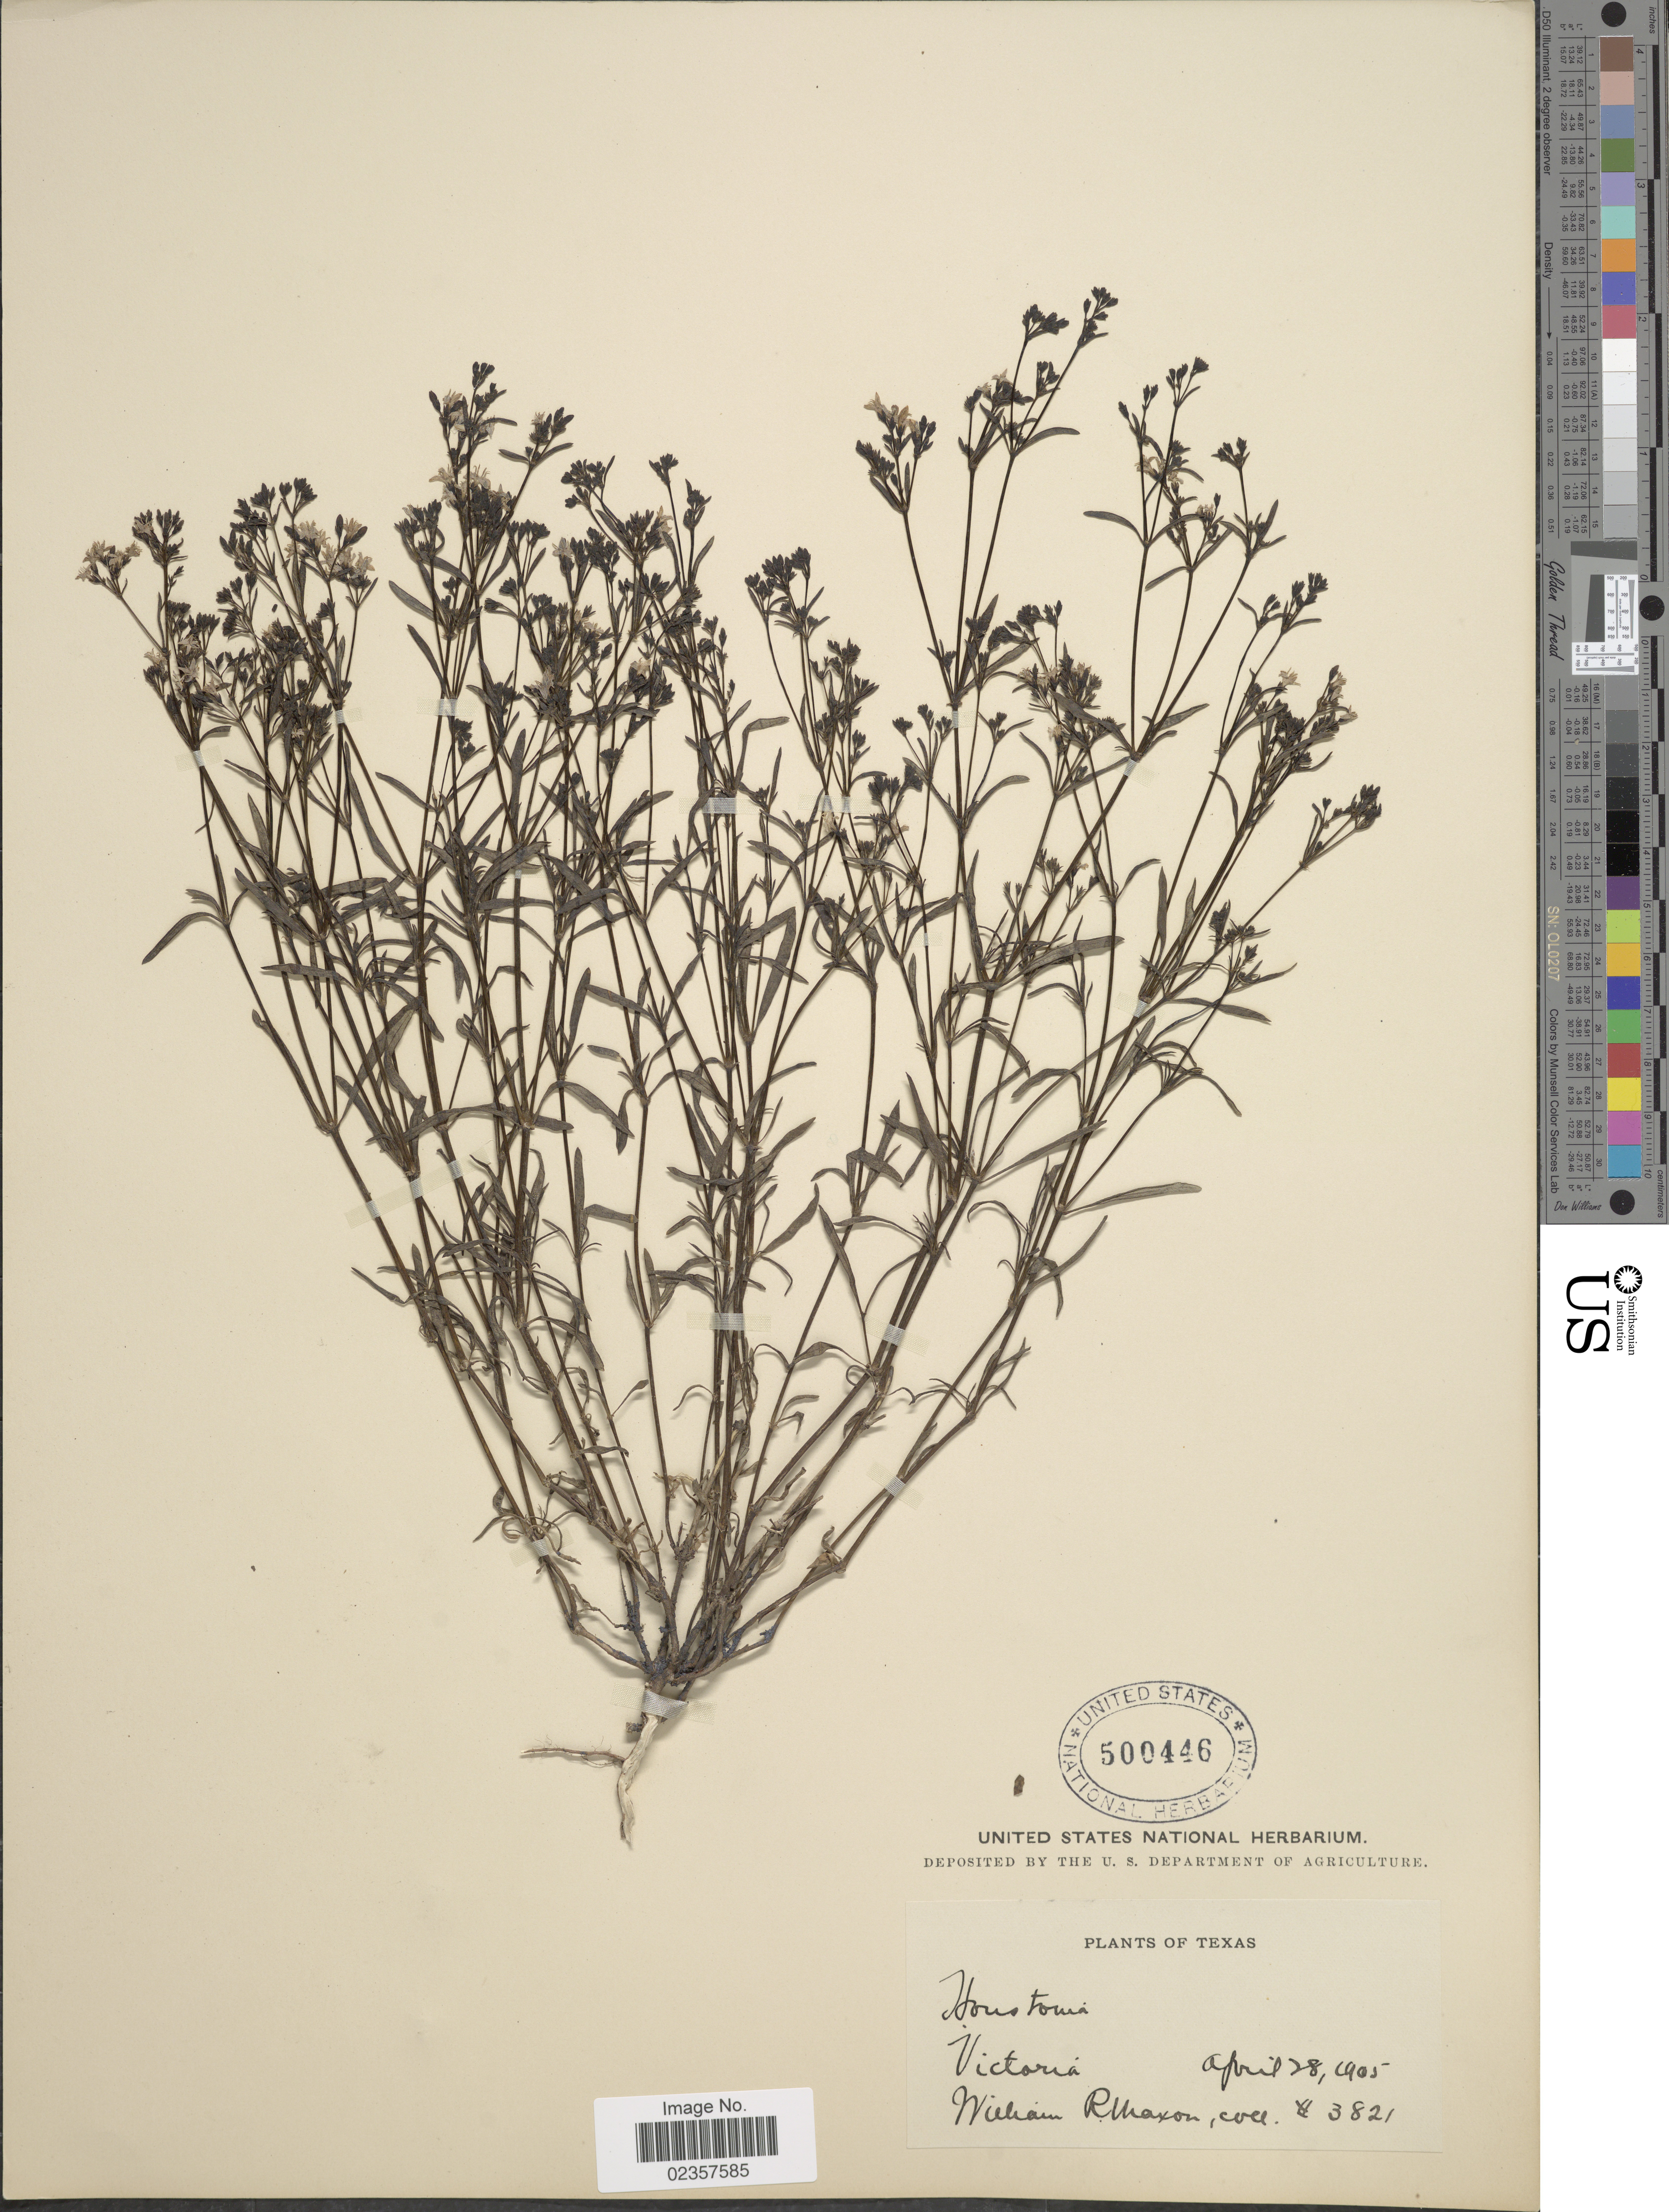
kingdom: Plantae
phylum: Tracheophyta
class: Magnoliopsida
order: Gentianales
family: Rubiaceae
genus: Houstonia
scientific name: Houstonia nigricans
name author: (Lam.) Fernald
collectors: W. R. Maxon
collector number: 3821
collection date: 1905-04-28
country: United States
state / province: Texas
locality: Victoria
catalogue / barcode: US 500446